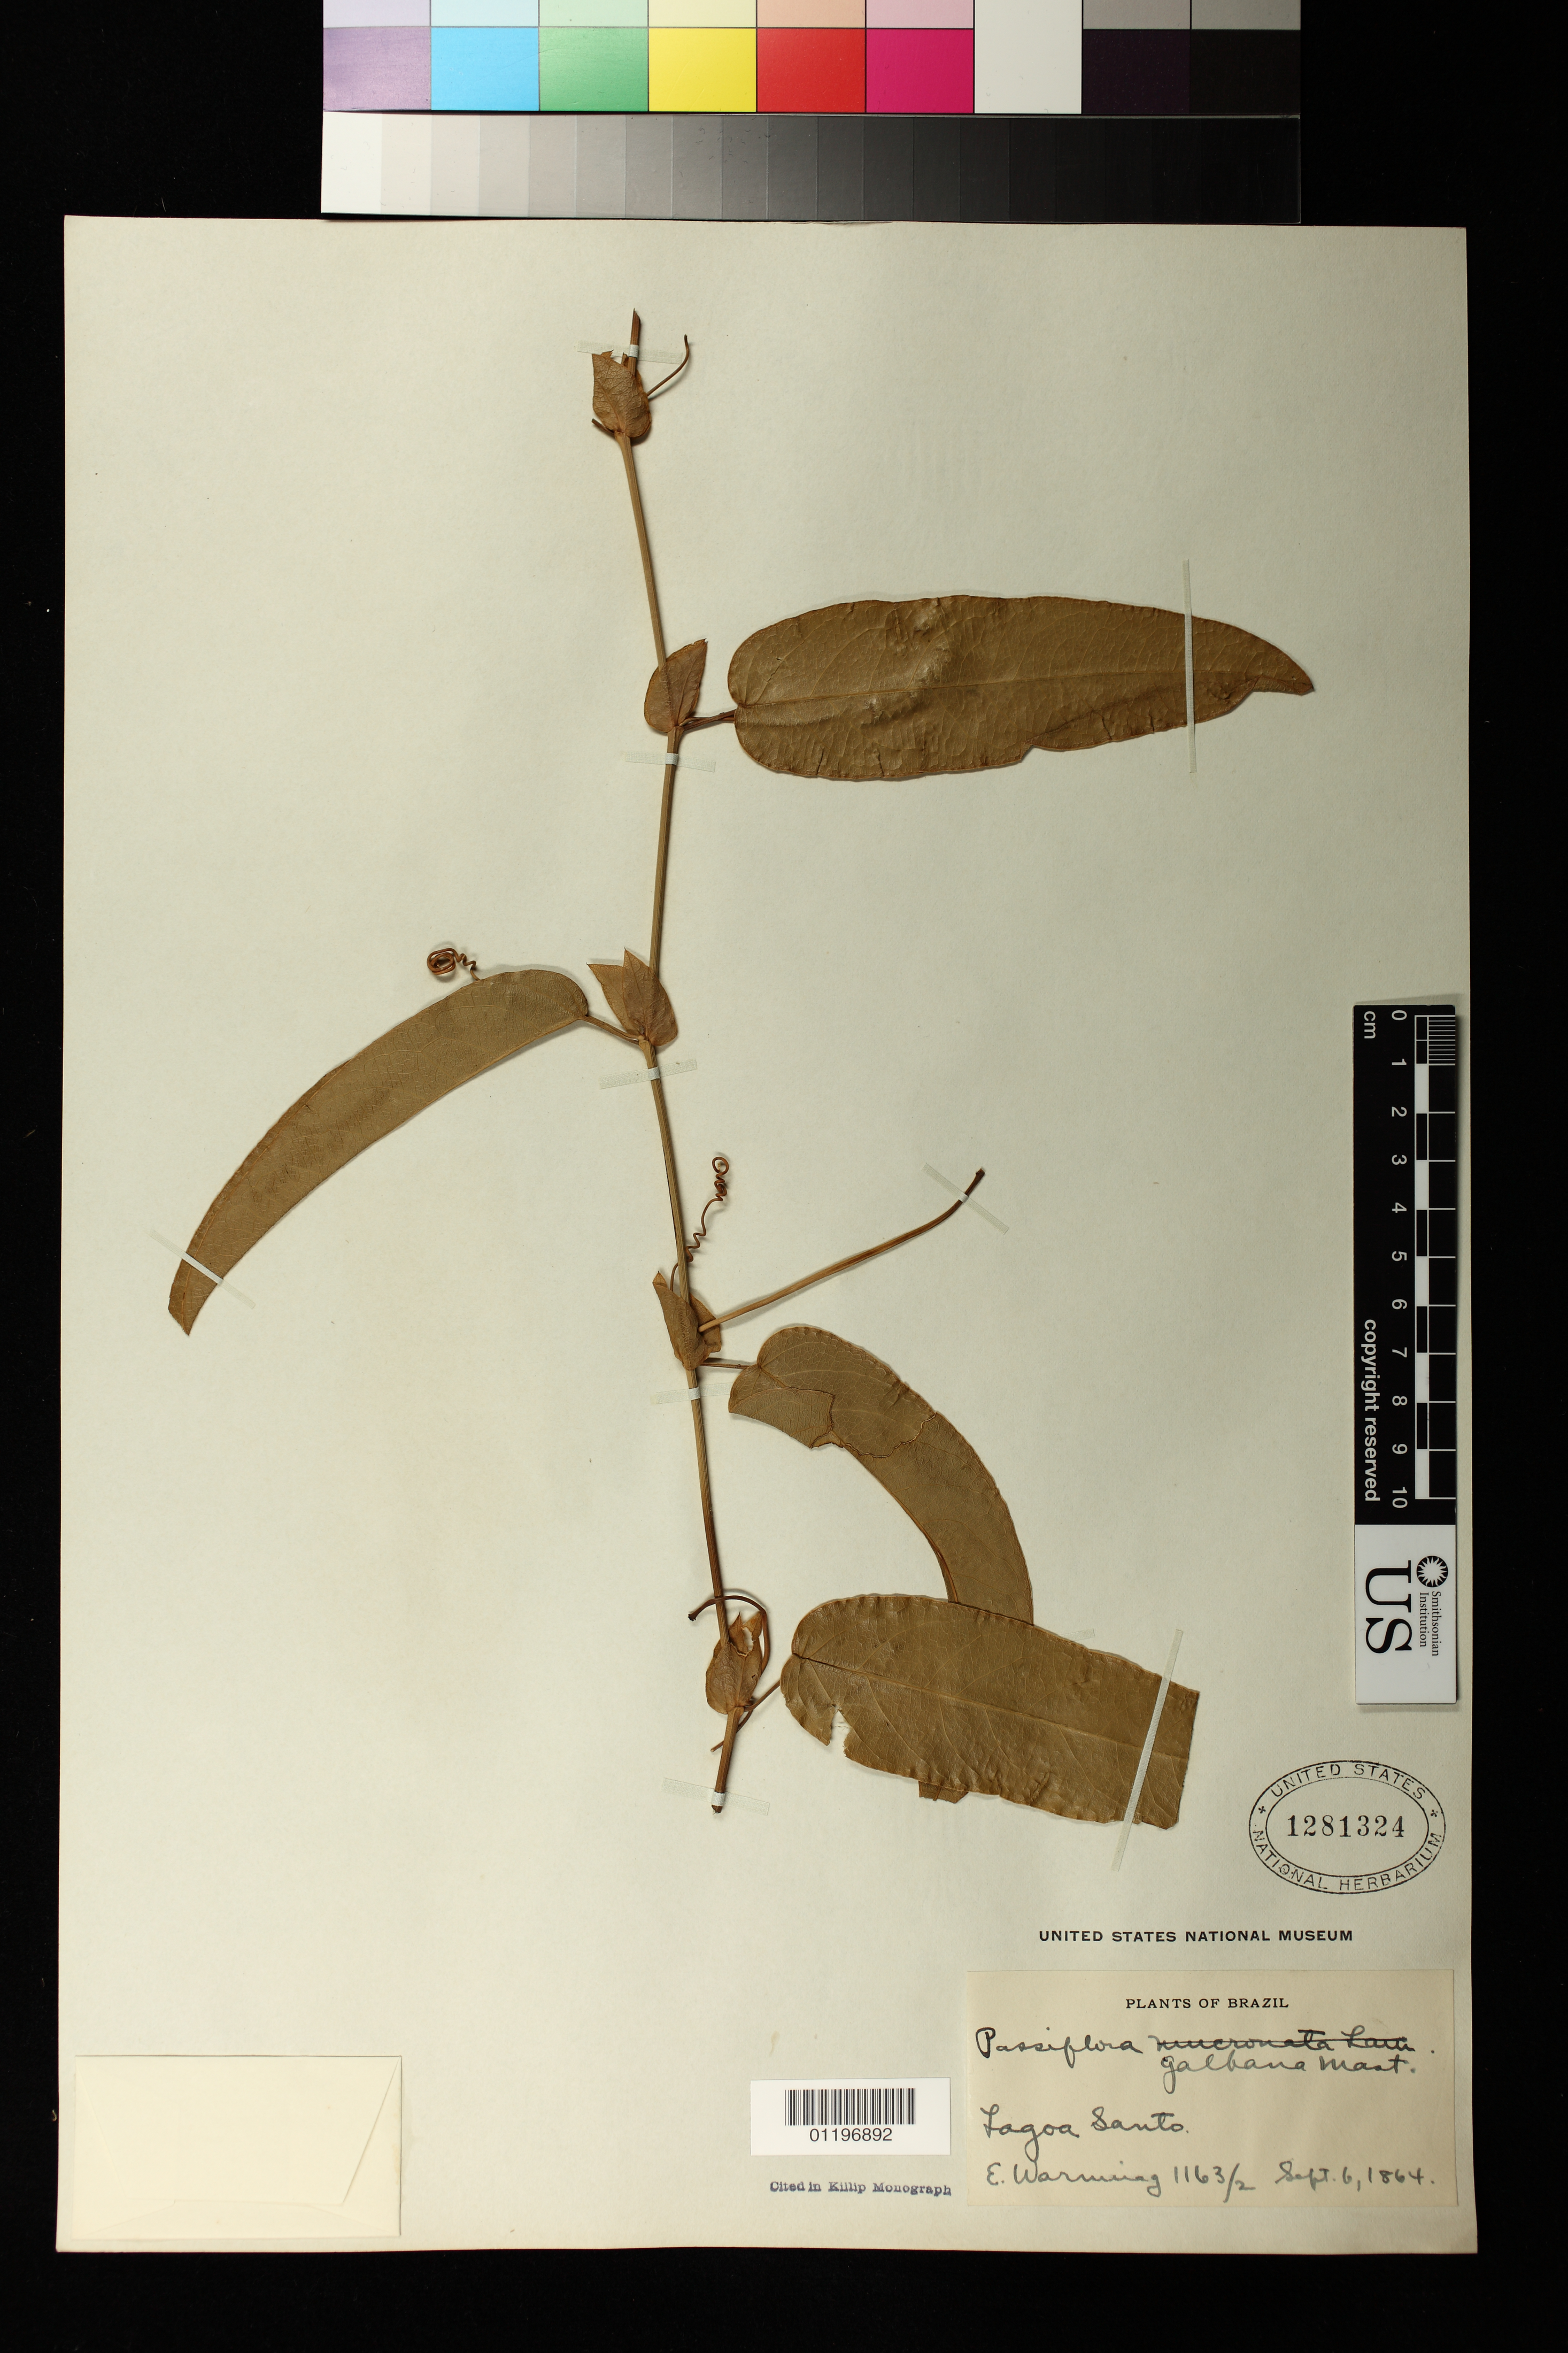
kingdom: Plantae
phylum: Tracheophyta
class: Magnoliopsida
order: Malpighiales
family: Passifloraceae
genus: Passiflora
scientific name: Passiflora silvestris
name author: Vell.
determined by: Strong, Mark T., (BOT), Smithsonian Institution - National Museum of Natural History (UNITED STATES)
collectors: E. Warming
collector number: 1163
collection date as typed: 06 Sep 1864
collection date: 1864-09-06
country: Brazil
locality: Lagoa Santa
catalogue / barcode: US 1281324